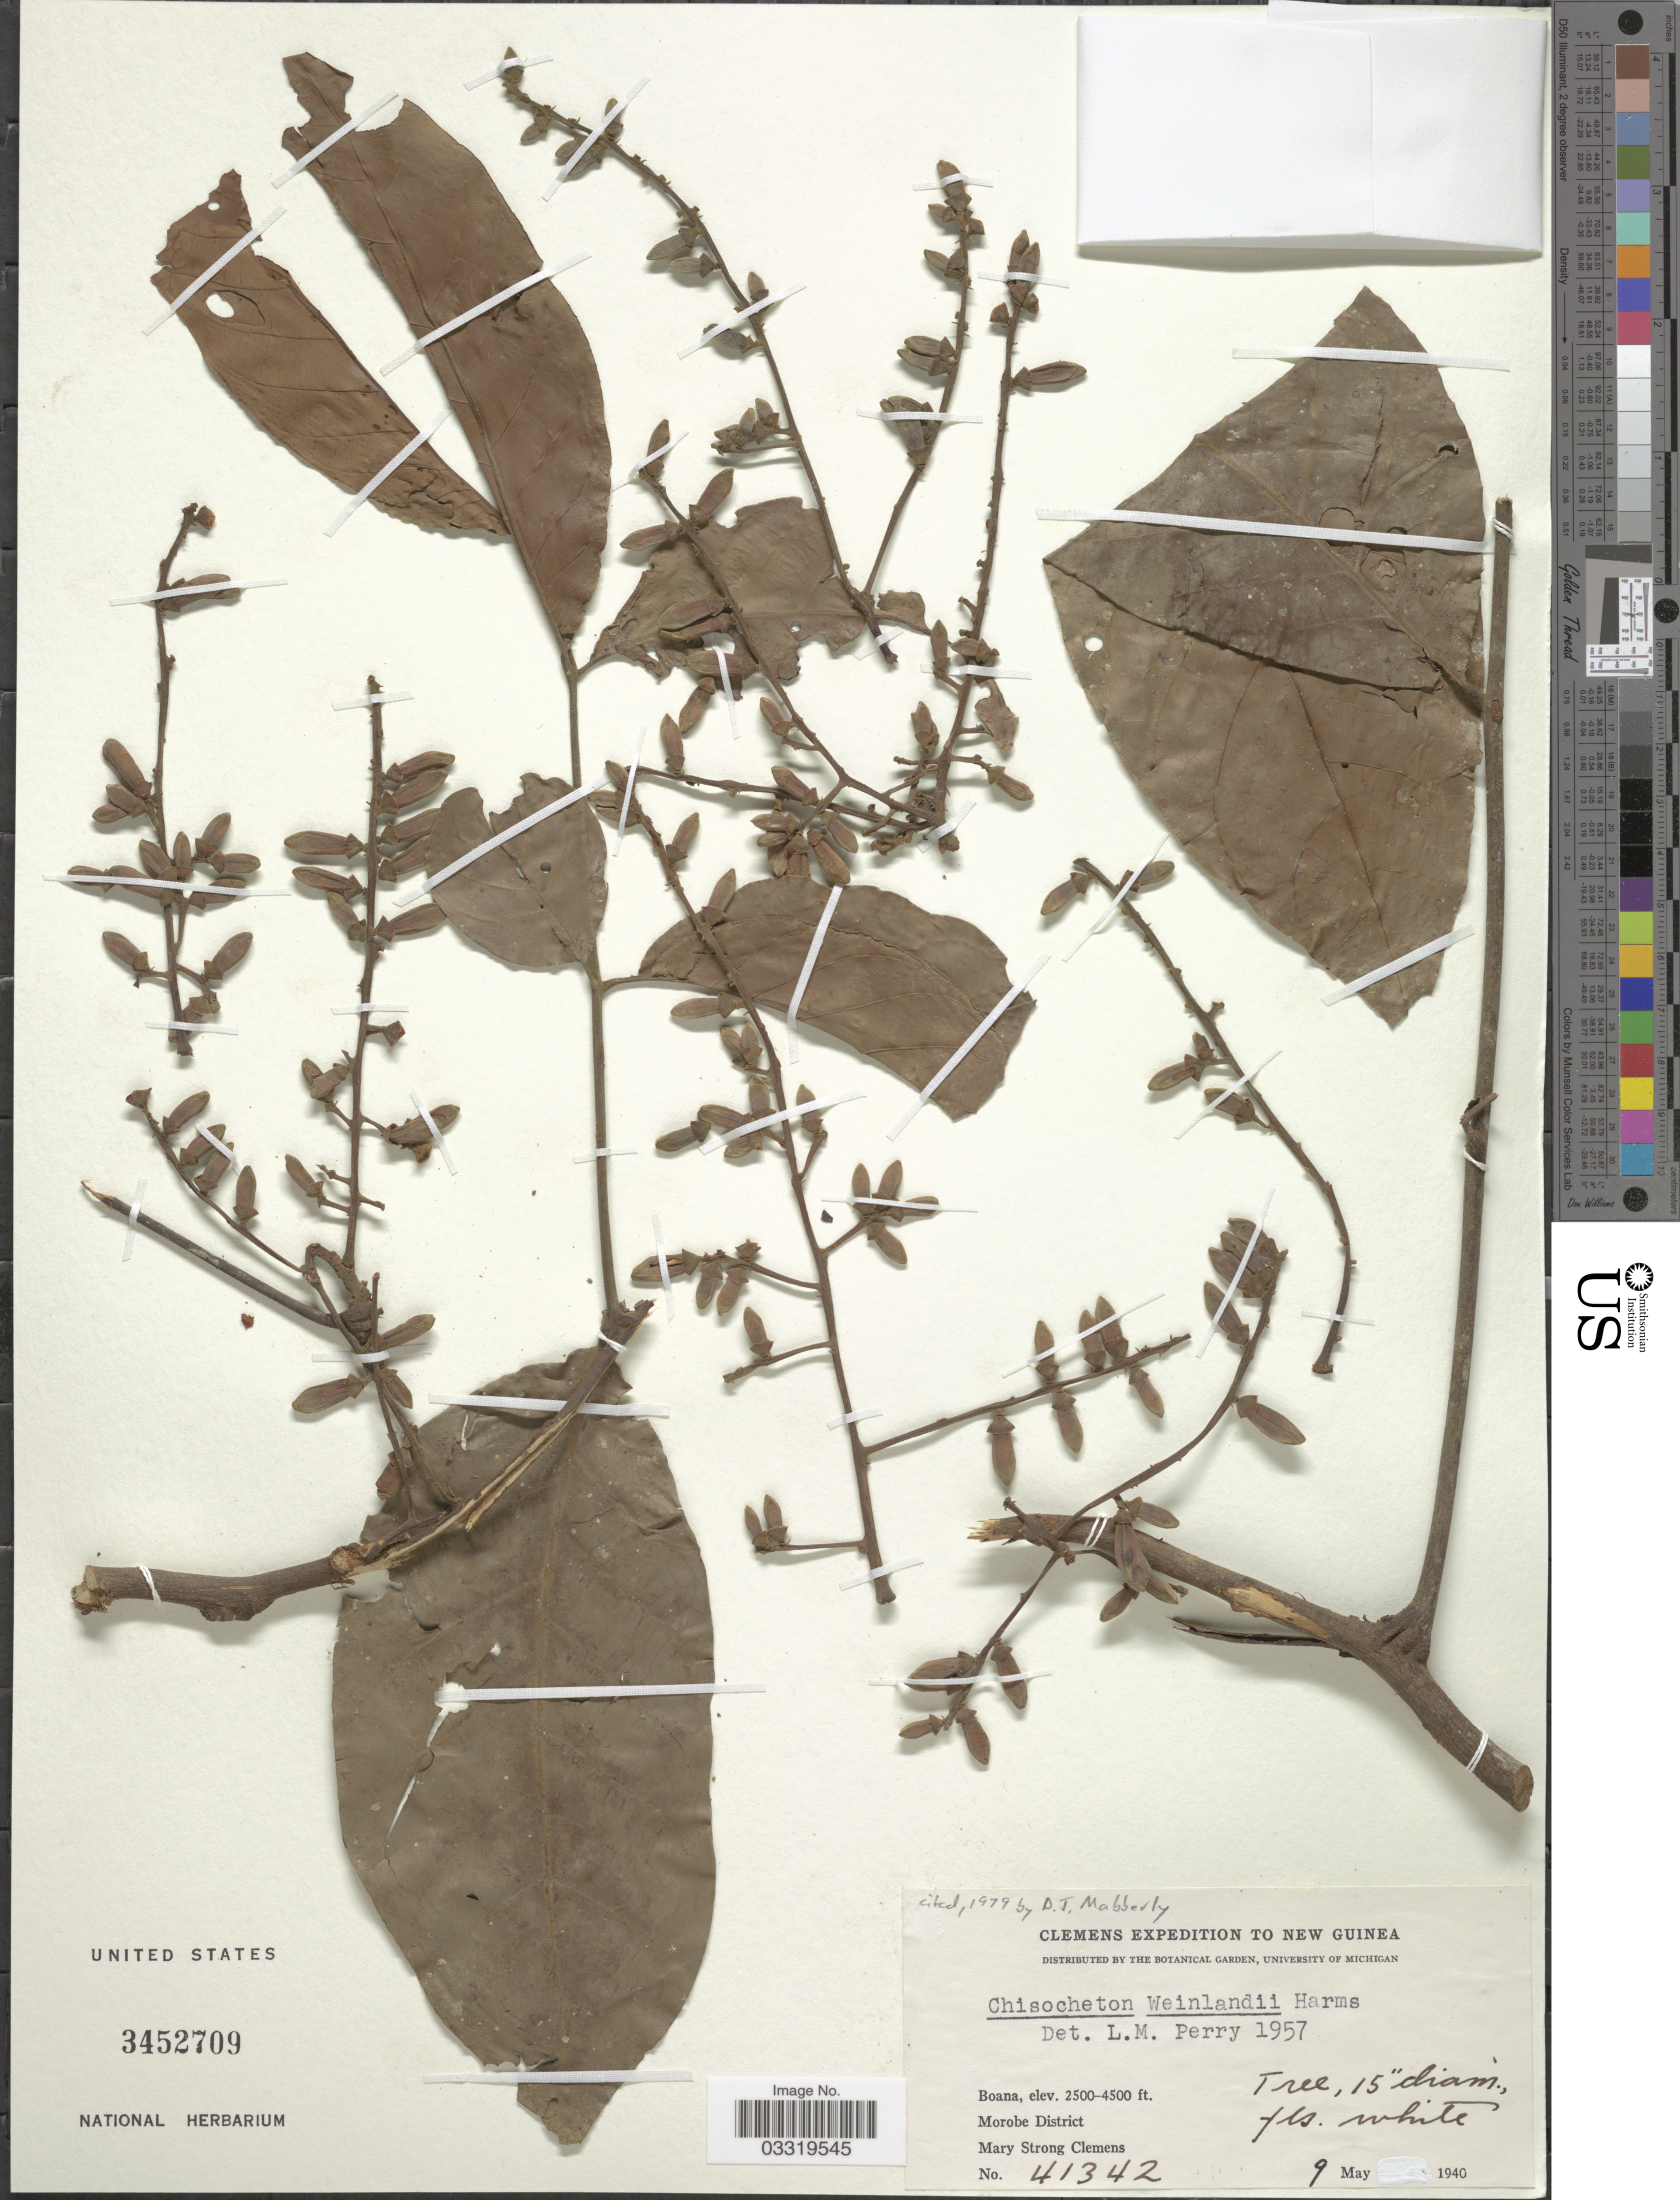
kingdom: Plantae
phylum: Tracheophyta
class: Magnoliopsida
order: Sapindales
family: Meliaceae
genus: Chisocheton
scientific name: Chisocheton lasiocarpus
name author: (Miq.) Valeton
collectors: M. S. Clemens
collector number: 41342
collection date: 1940-05-09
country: Papua New Guinea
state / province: Morobe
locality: New Guinea, Boana, Morobe District.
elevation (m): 762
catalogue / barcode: US 3452709